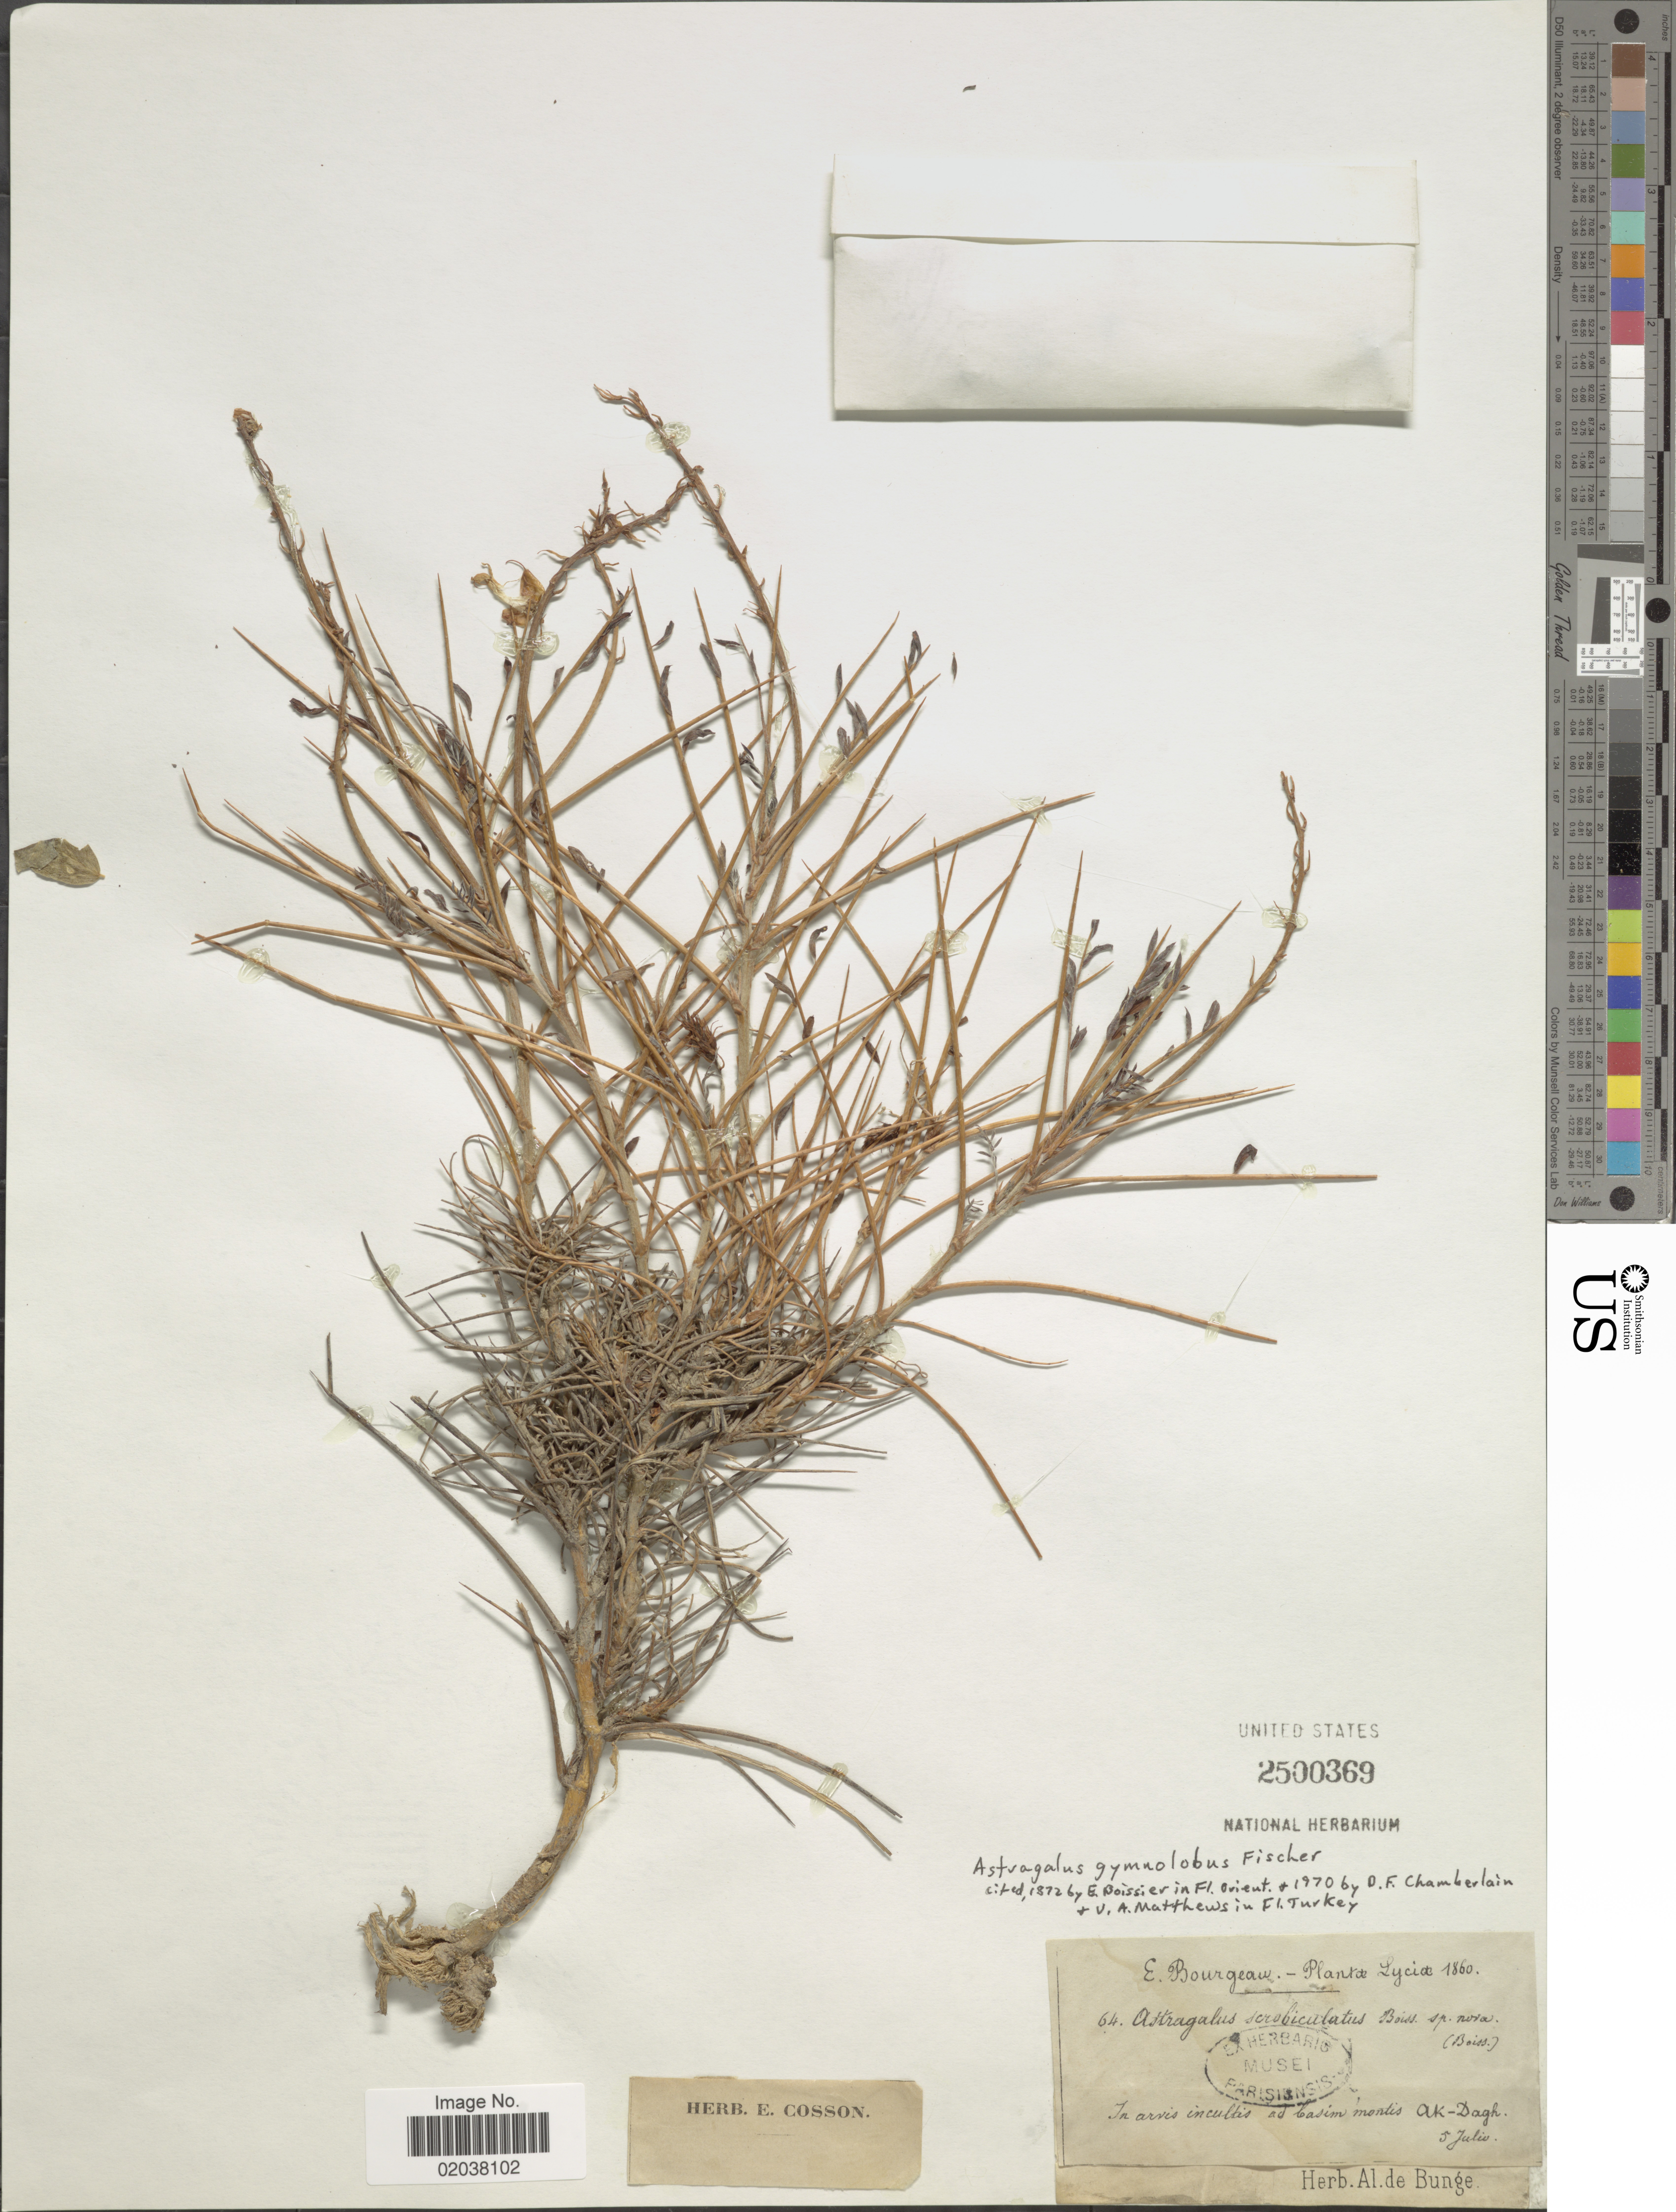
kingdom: Plantae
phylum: Tracheophyta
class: Magnoliopsida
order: Fabales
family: Fabaceae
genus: Astragalus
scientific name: Astragalus gymnolobus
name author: Fisch.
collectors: E. Bourgeau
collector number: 64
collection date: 1860-07-05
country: Turkey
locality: Lyciae, in arvis incultis ad Casim montis, Ak-Dagh [interpreted]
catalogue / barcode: US 2500369